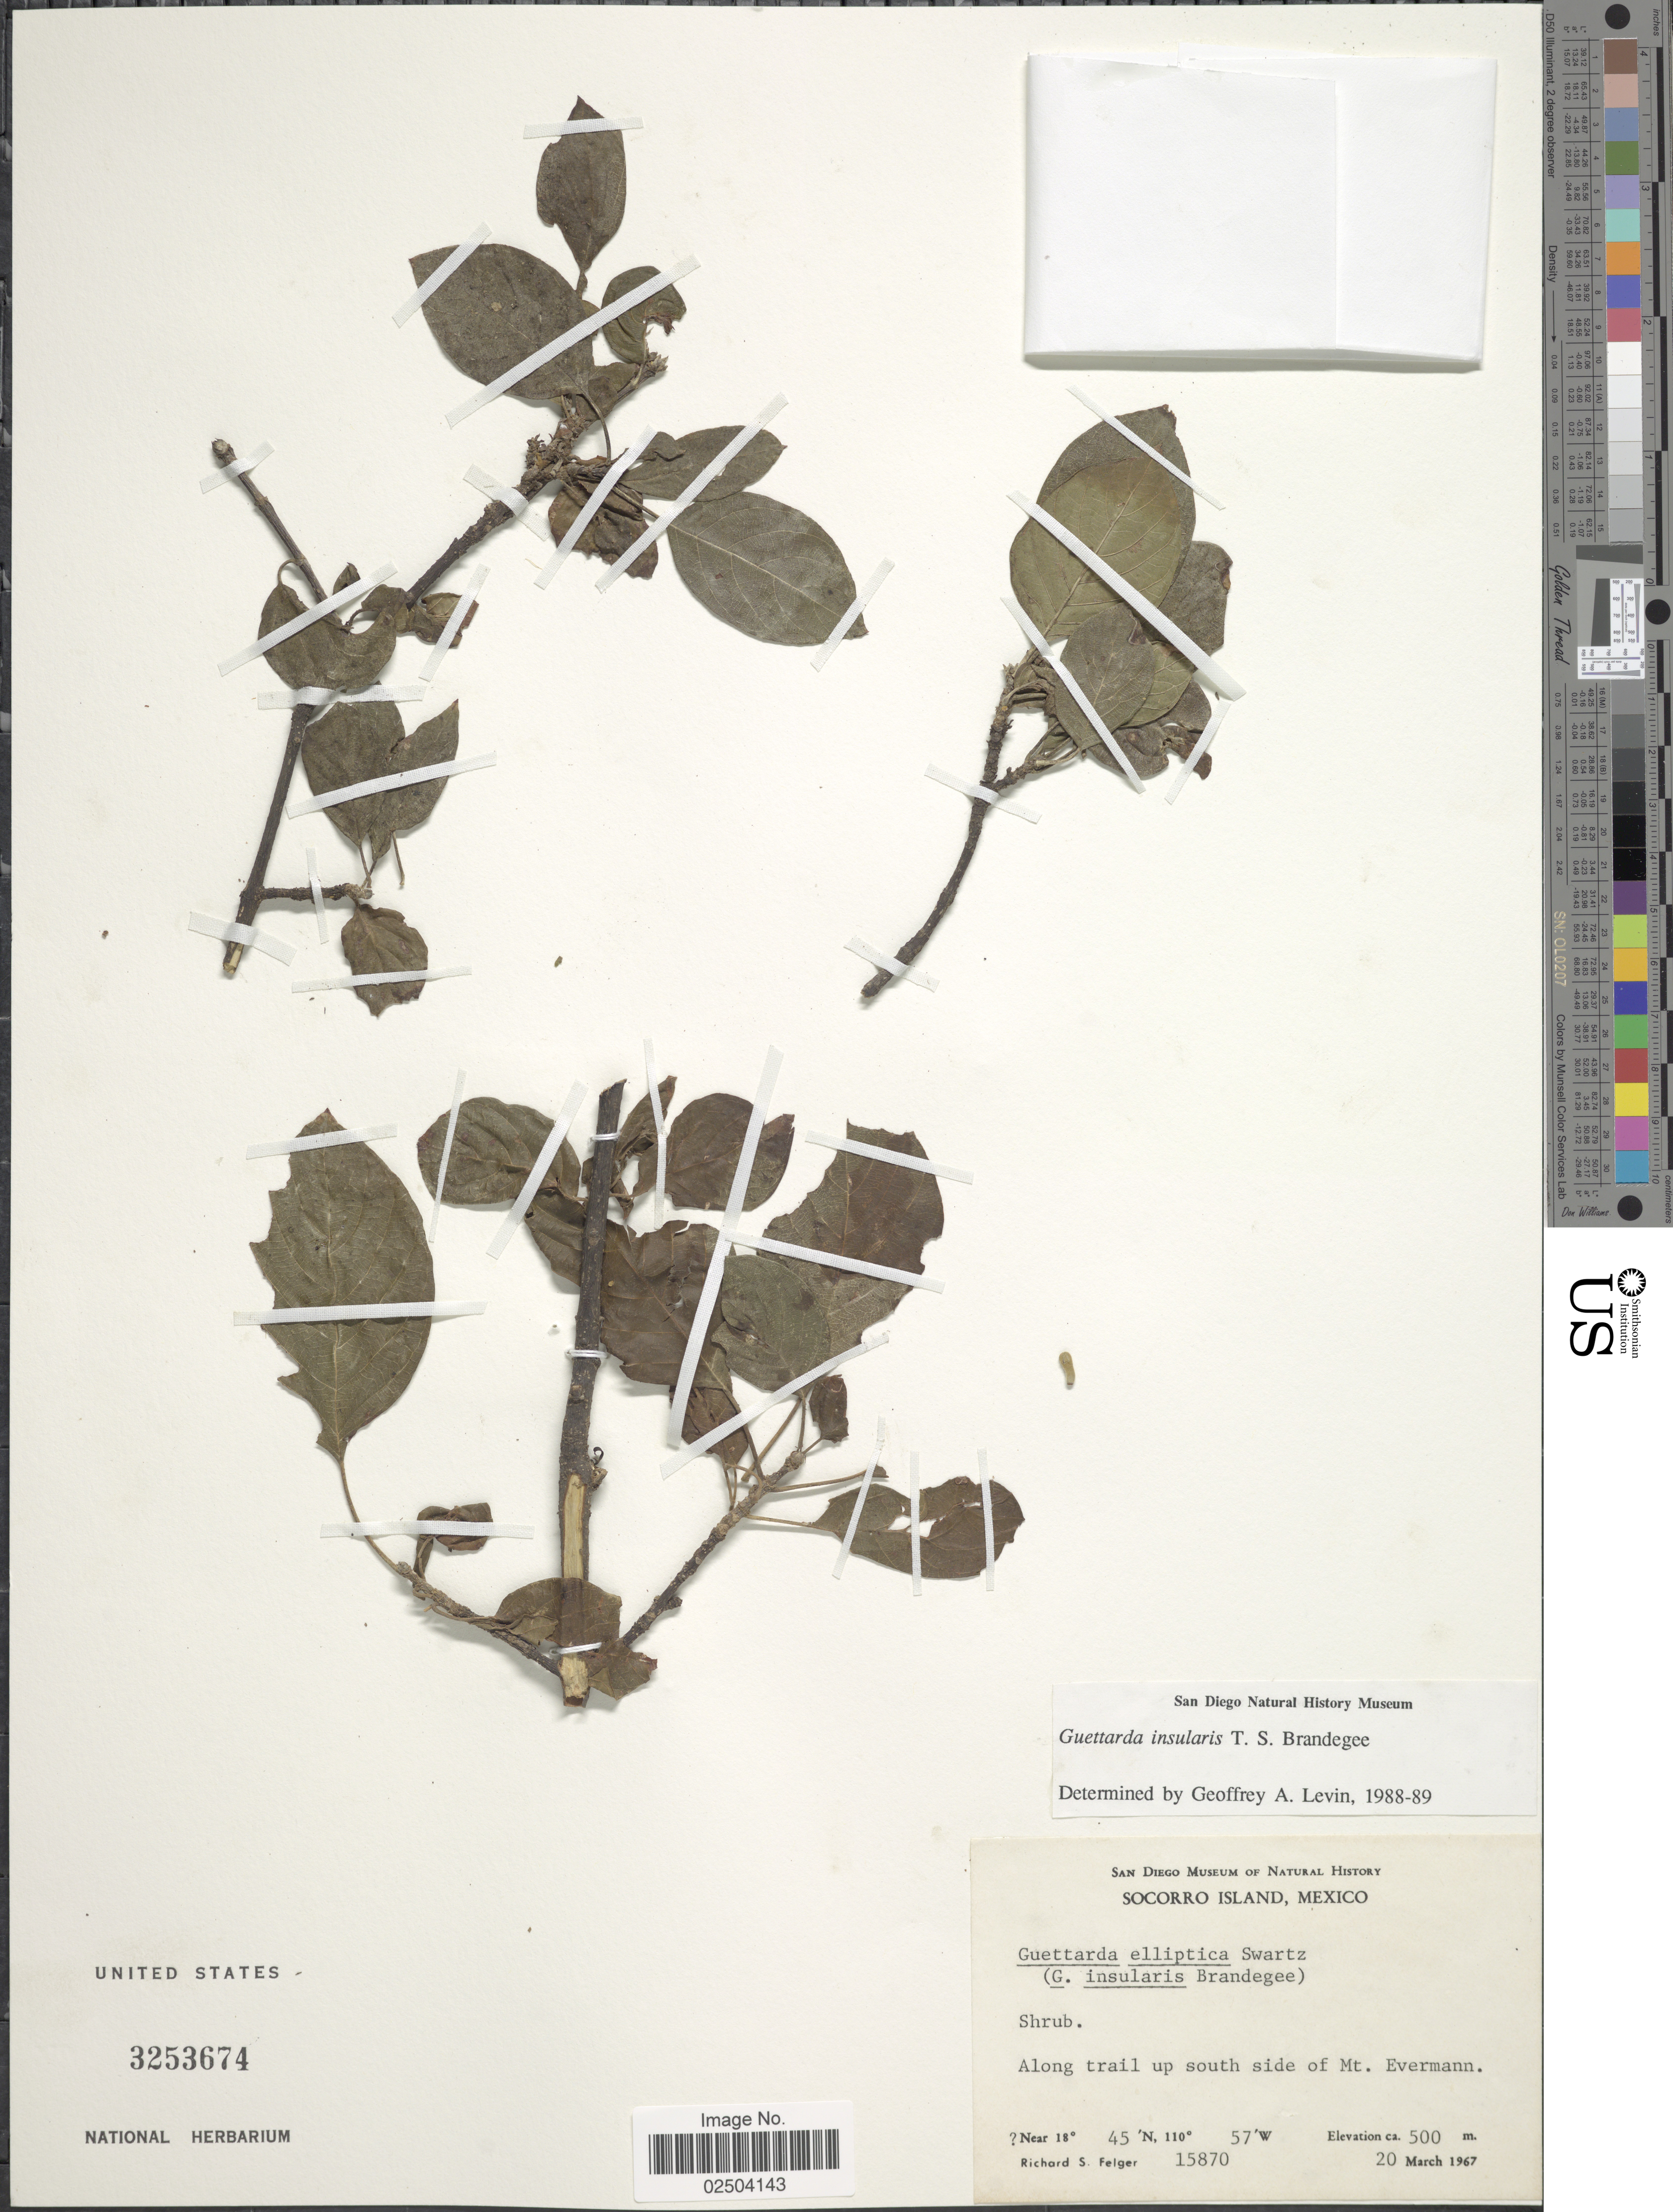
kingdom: Plantae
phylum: Tracheophyta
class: Magnoliopsida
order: Gentianales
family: Rubiaceae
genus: Guettarda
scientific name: Guettarda insularis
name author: Brandegee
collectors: R. S. Felger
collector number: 15870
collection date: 1967-03-20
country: Mexico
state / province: Colima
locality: Socorro Island. Along trail up south side of Mt. Evermann.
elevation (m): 500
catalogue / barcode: US 3253674